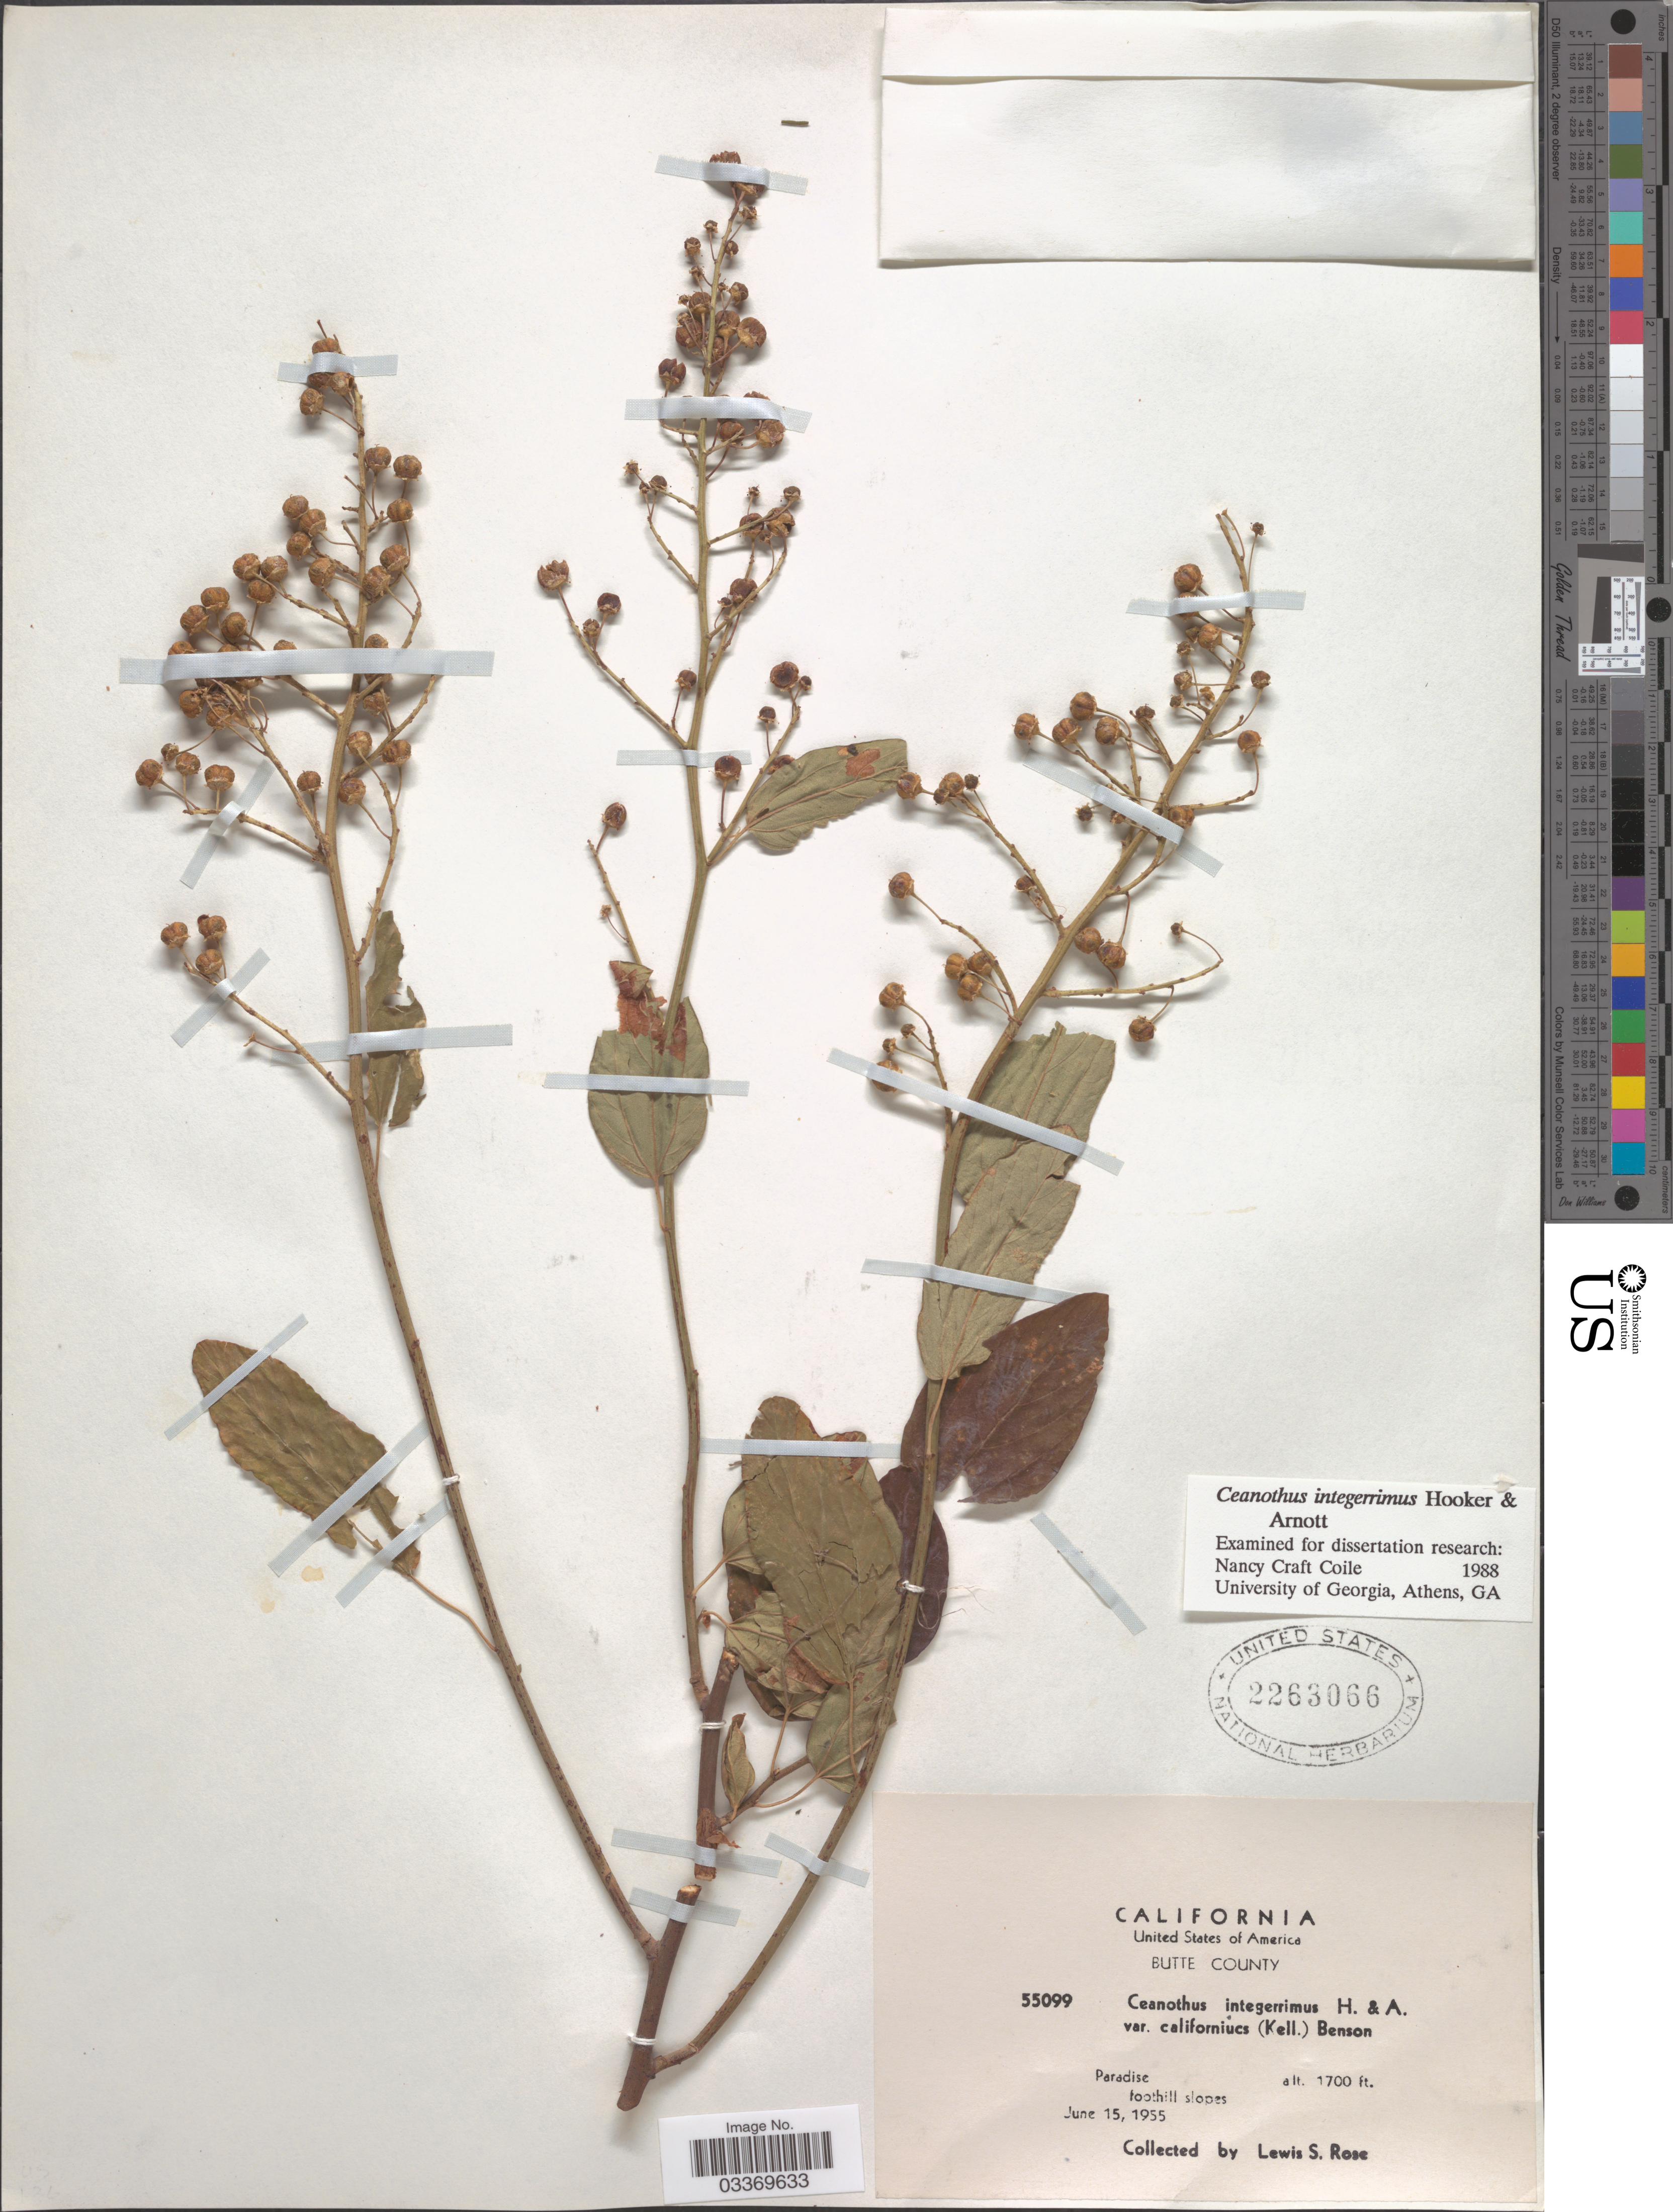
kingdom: Plantae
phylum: Tracheophyta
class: Magnoliopsida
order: Rosales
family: Rhamnaceae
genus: Ceanothus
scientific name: Ceanothus integerrimus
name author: Hook. & Arn.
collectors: L. S. Rose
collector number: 55099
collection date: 1955-06-15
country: United States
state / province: California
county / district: Butte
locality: Butte County. Paradise.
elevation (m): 518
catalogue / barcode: US 2263066